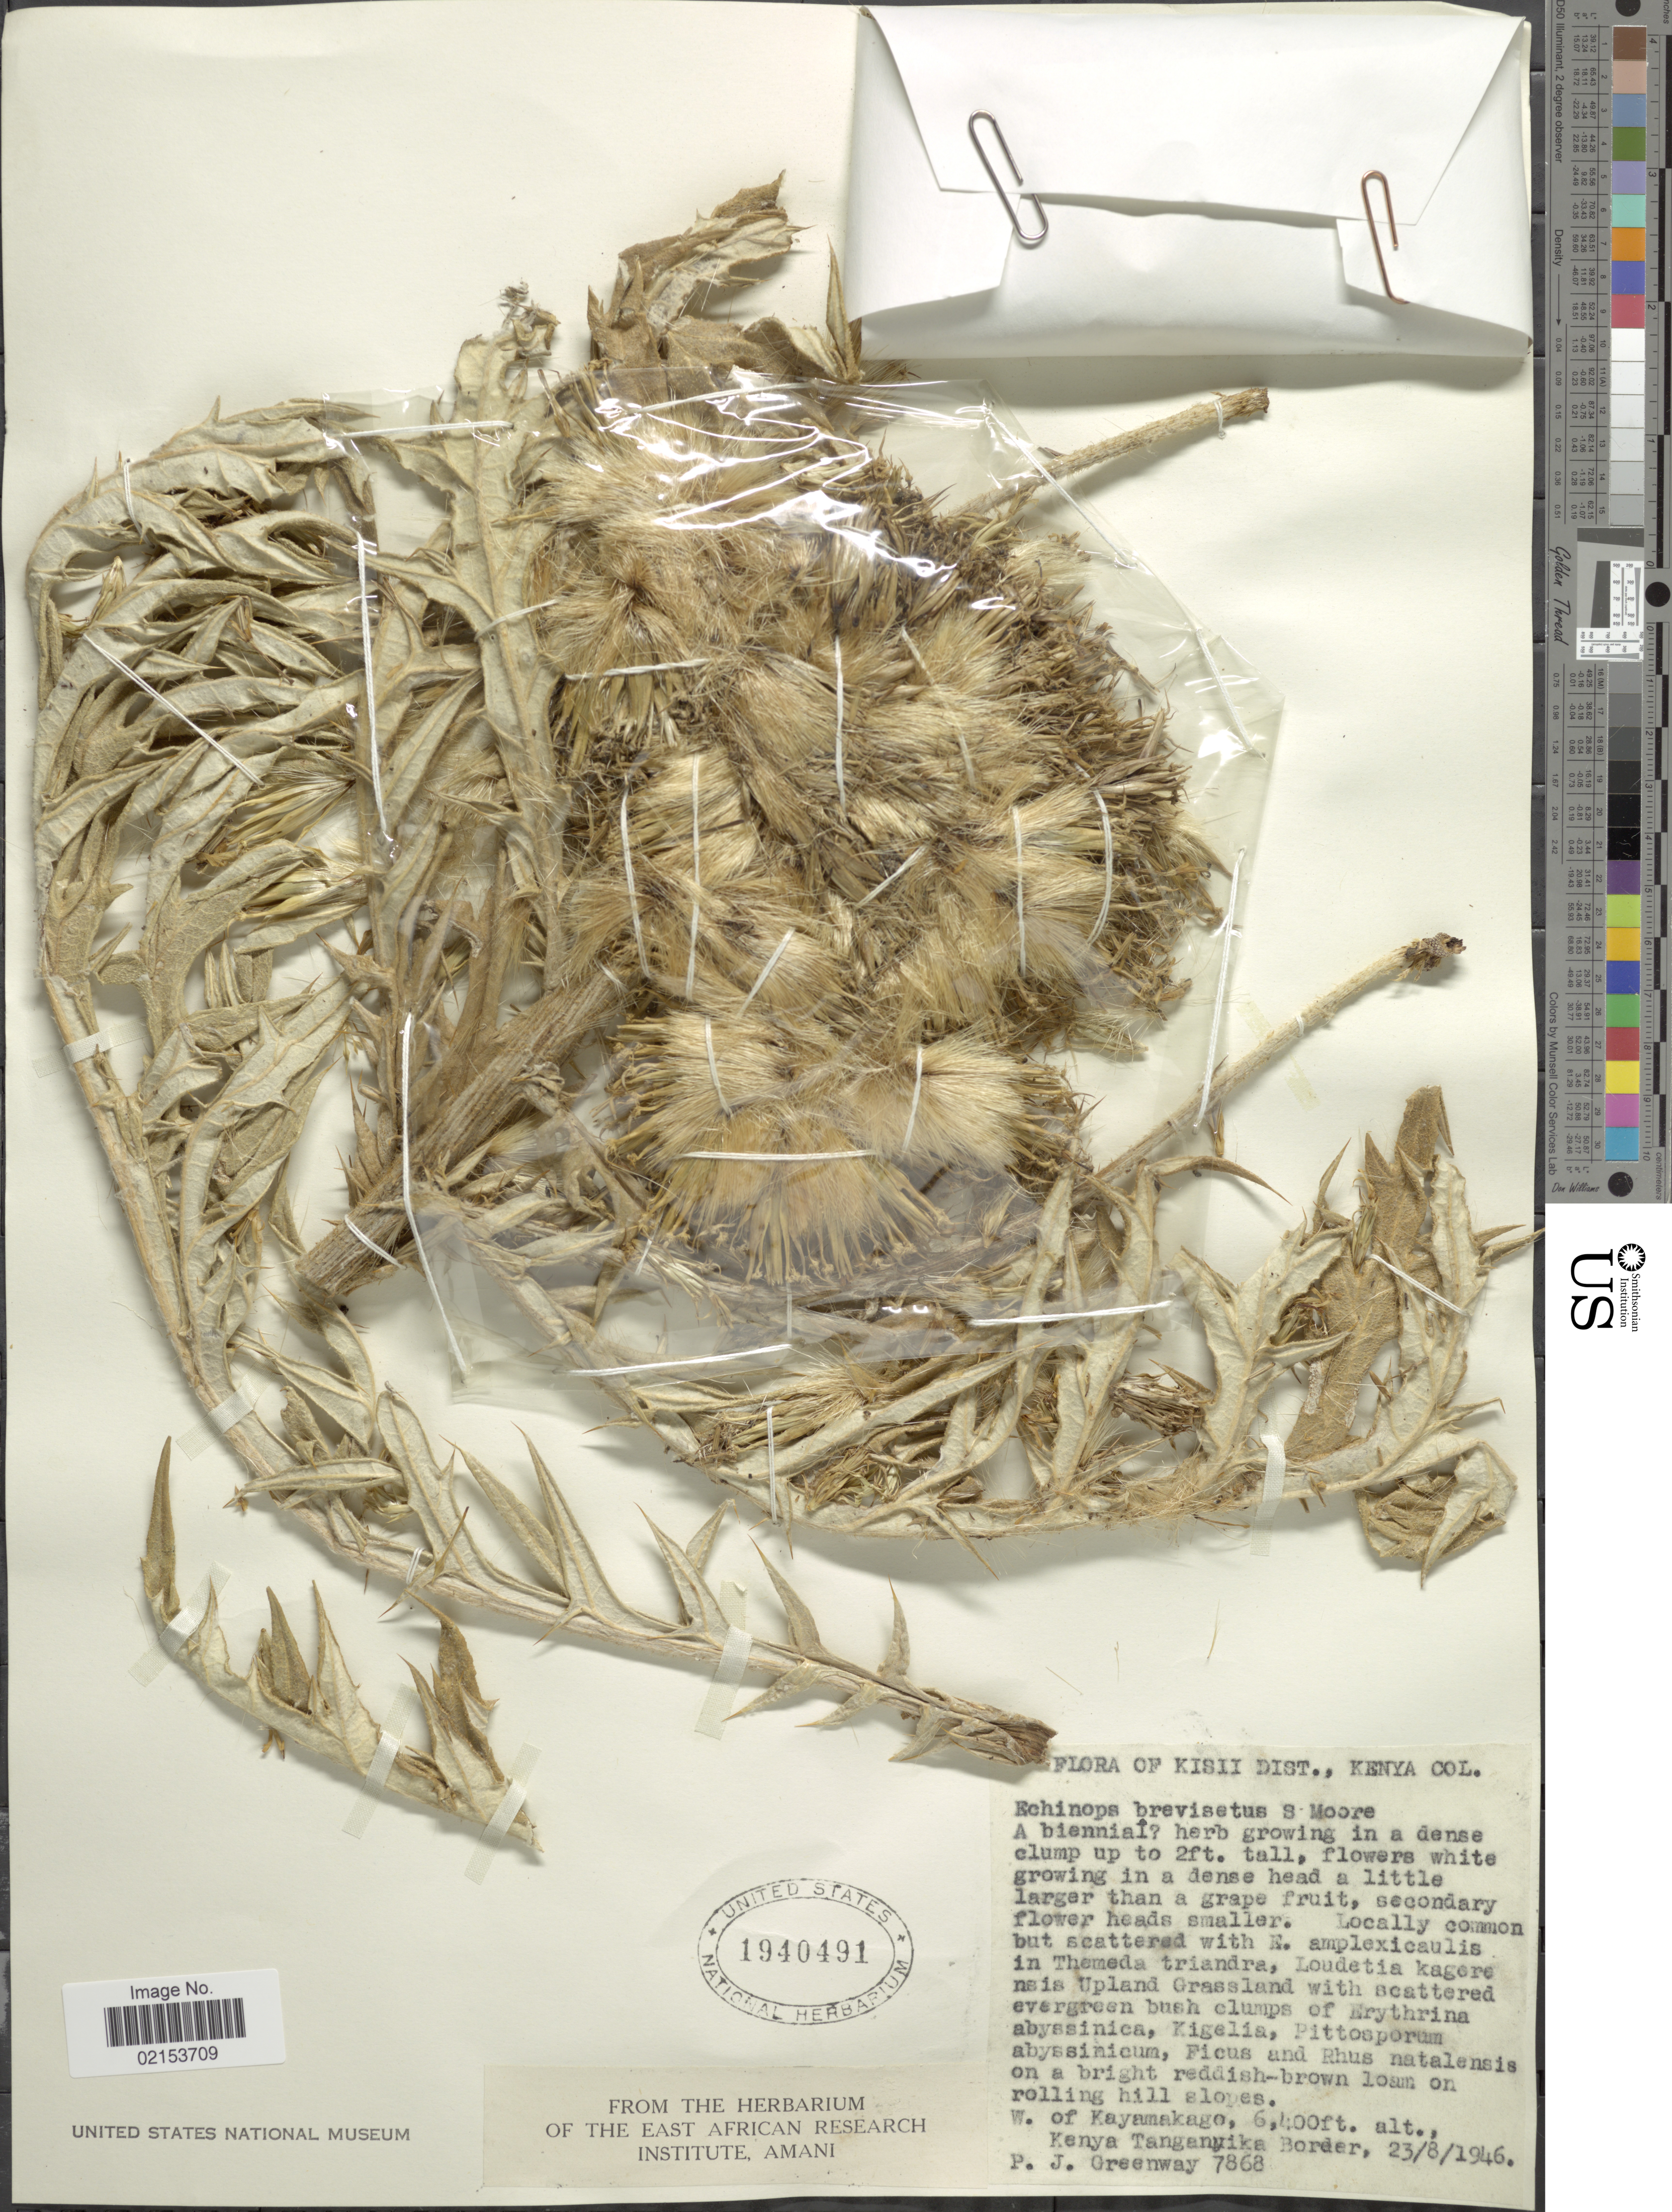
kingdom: Plantae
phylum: Tracheophyta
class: Magnoliopsida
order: Asterales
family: Asteraceae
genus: Echinops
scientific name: Echinops giganteus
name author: A. Rich.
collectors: P. J. Greenway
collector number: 7868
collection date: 1946-08-23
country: Kenya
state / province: Kisii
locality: W ofKayamakago. Kenya Tanganyika border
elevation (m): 1951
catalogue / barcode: US 1940491